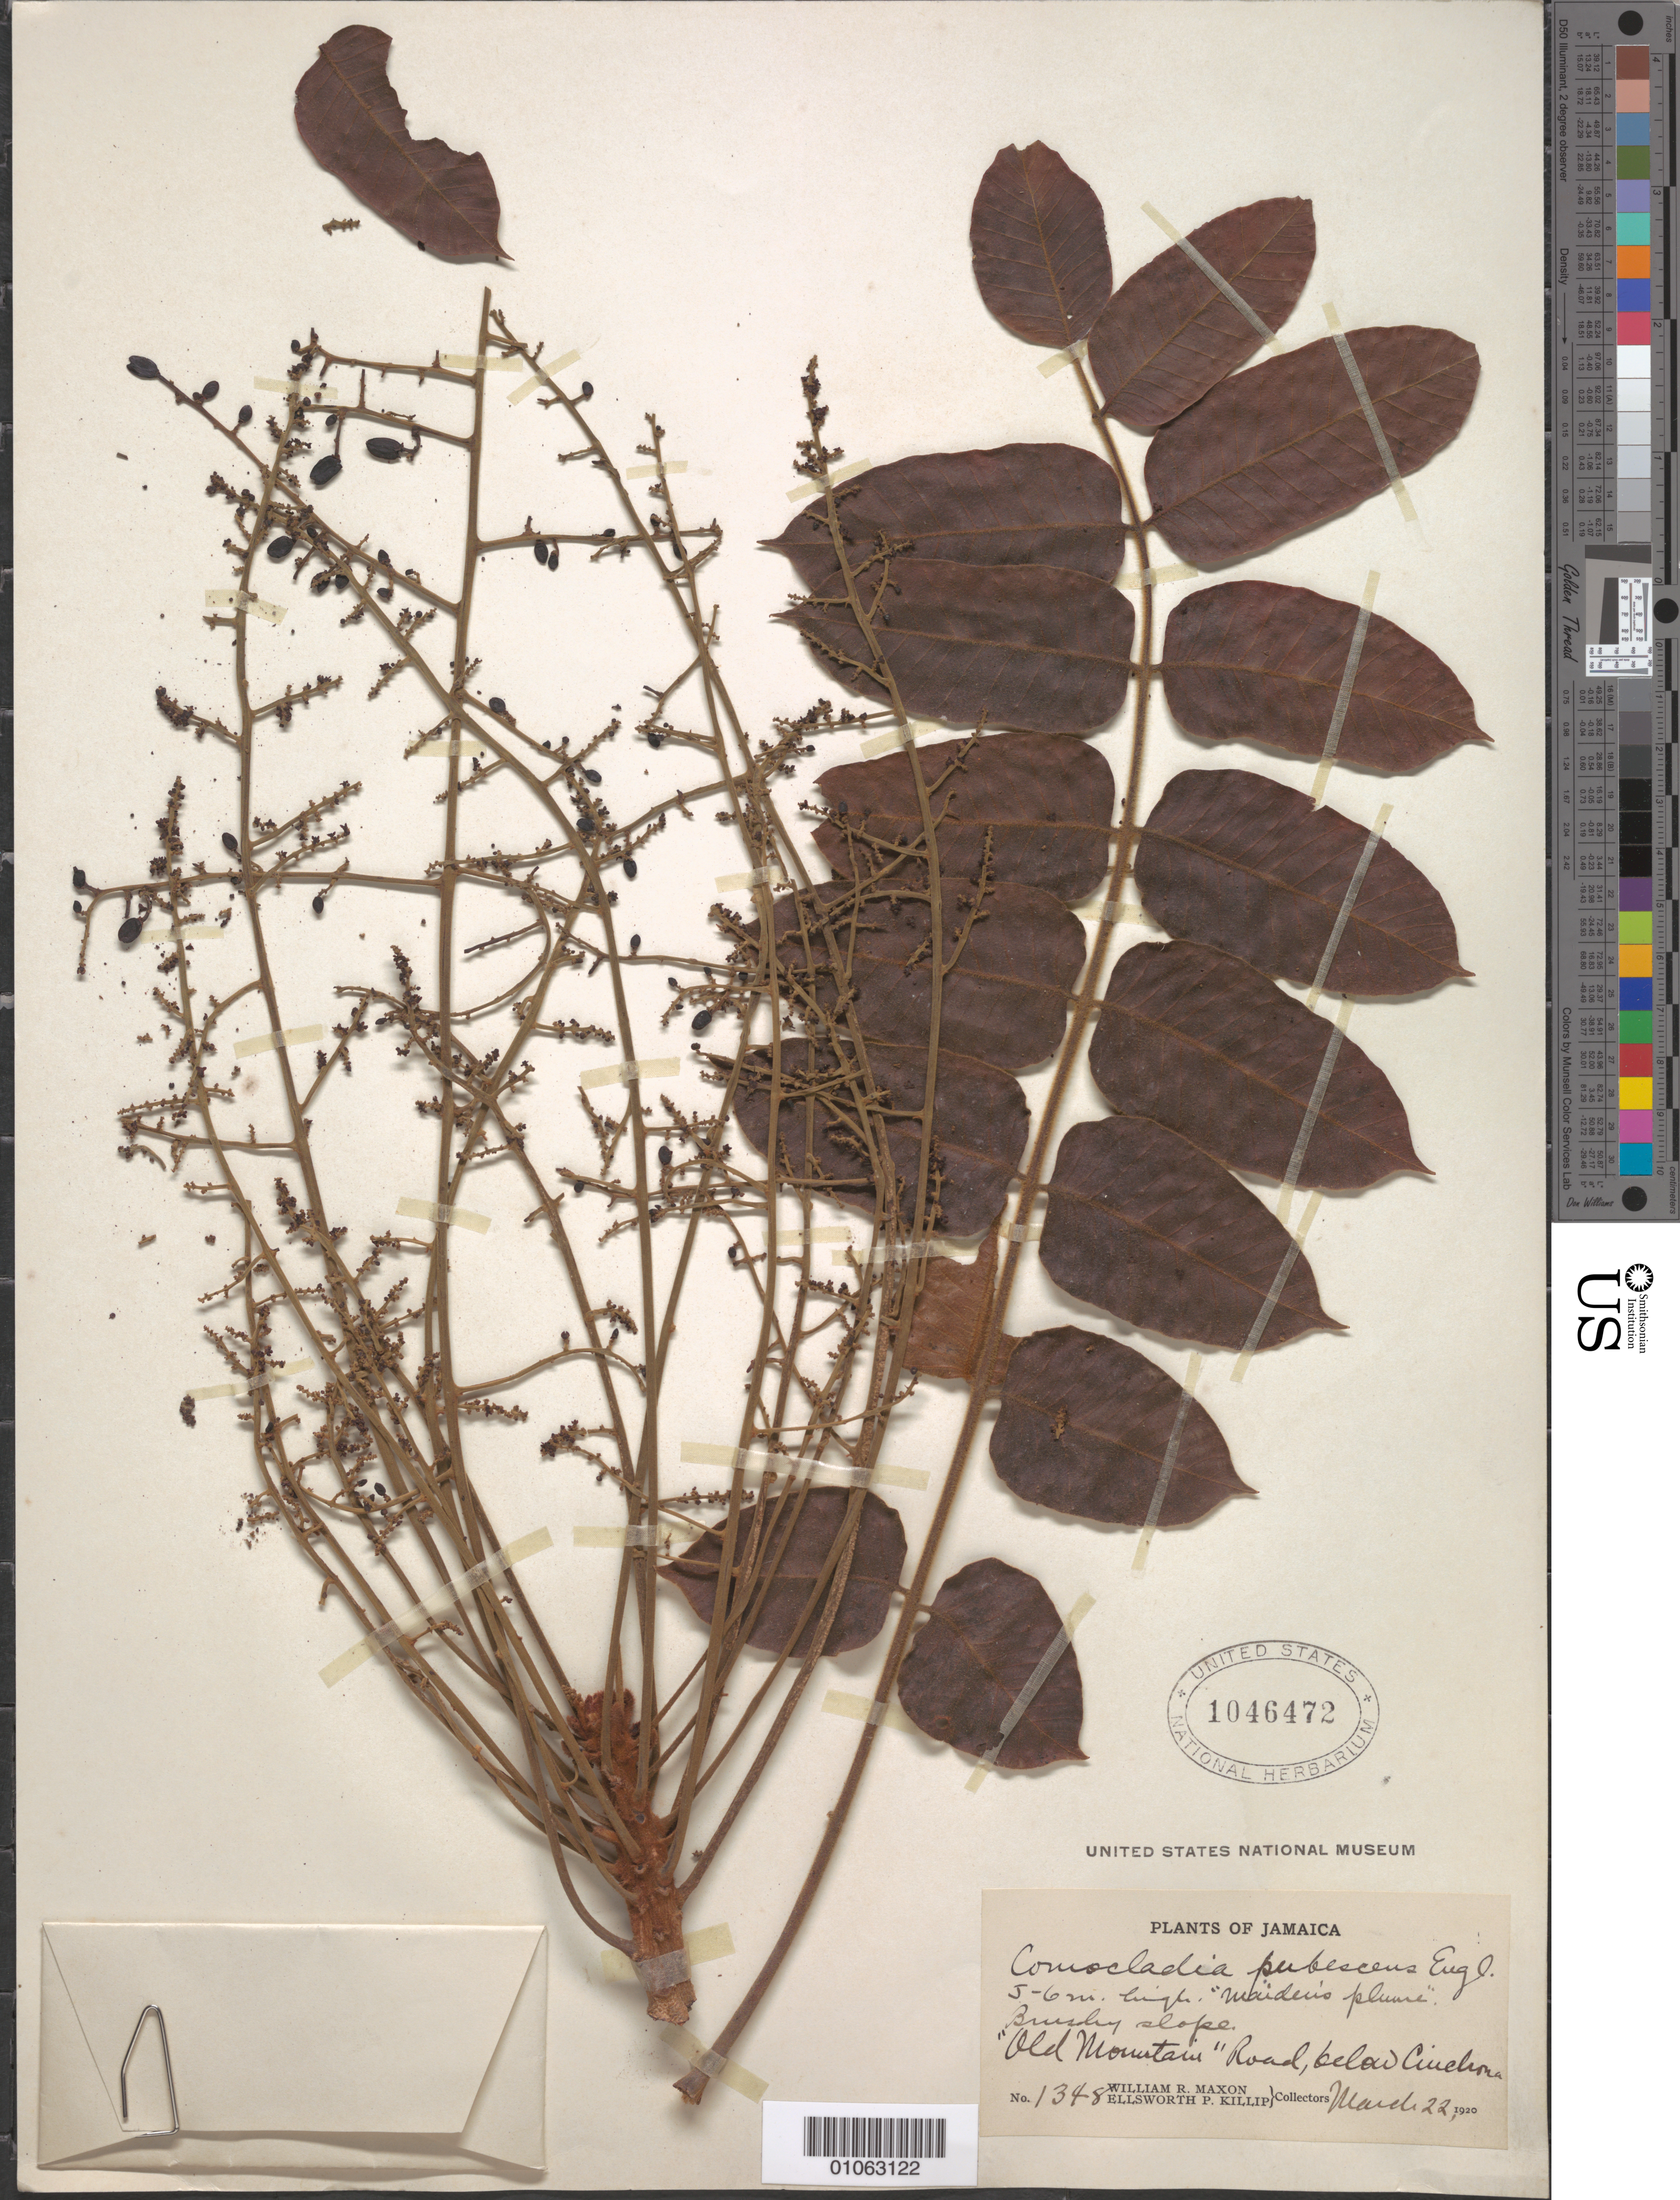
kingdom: Plantae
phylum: Tracheophyta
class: Magnoliopsida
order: Sapindales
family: Anacardiaceae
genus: Comocladia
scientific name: Comocladia pubescens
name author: Engl.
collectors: W. R. Maxon & E. P. Killip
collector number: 1348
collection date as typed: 22 Mar 1910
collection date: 1910-03-22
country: Jamaica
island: Jamaica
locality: "Old Mountain" road, below Cinelou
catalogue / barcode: US 1046472